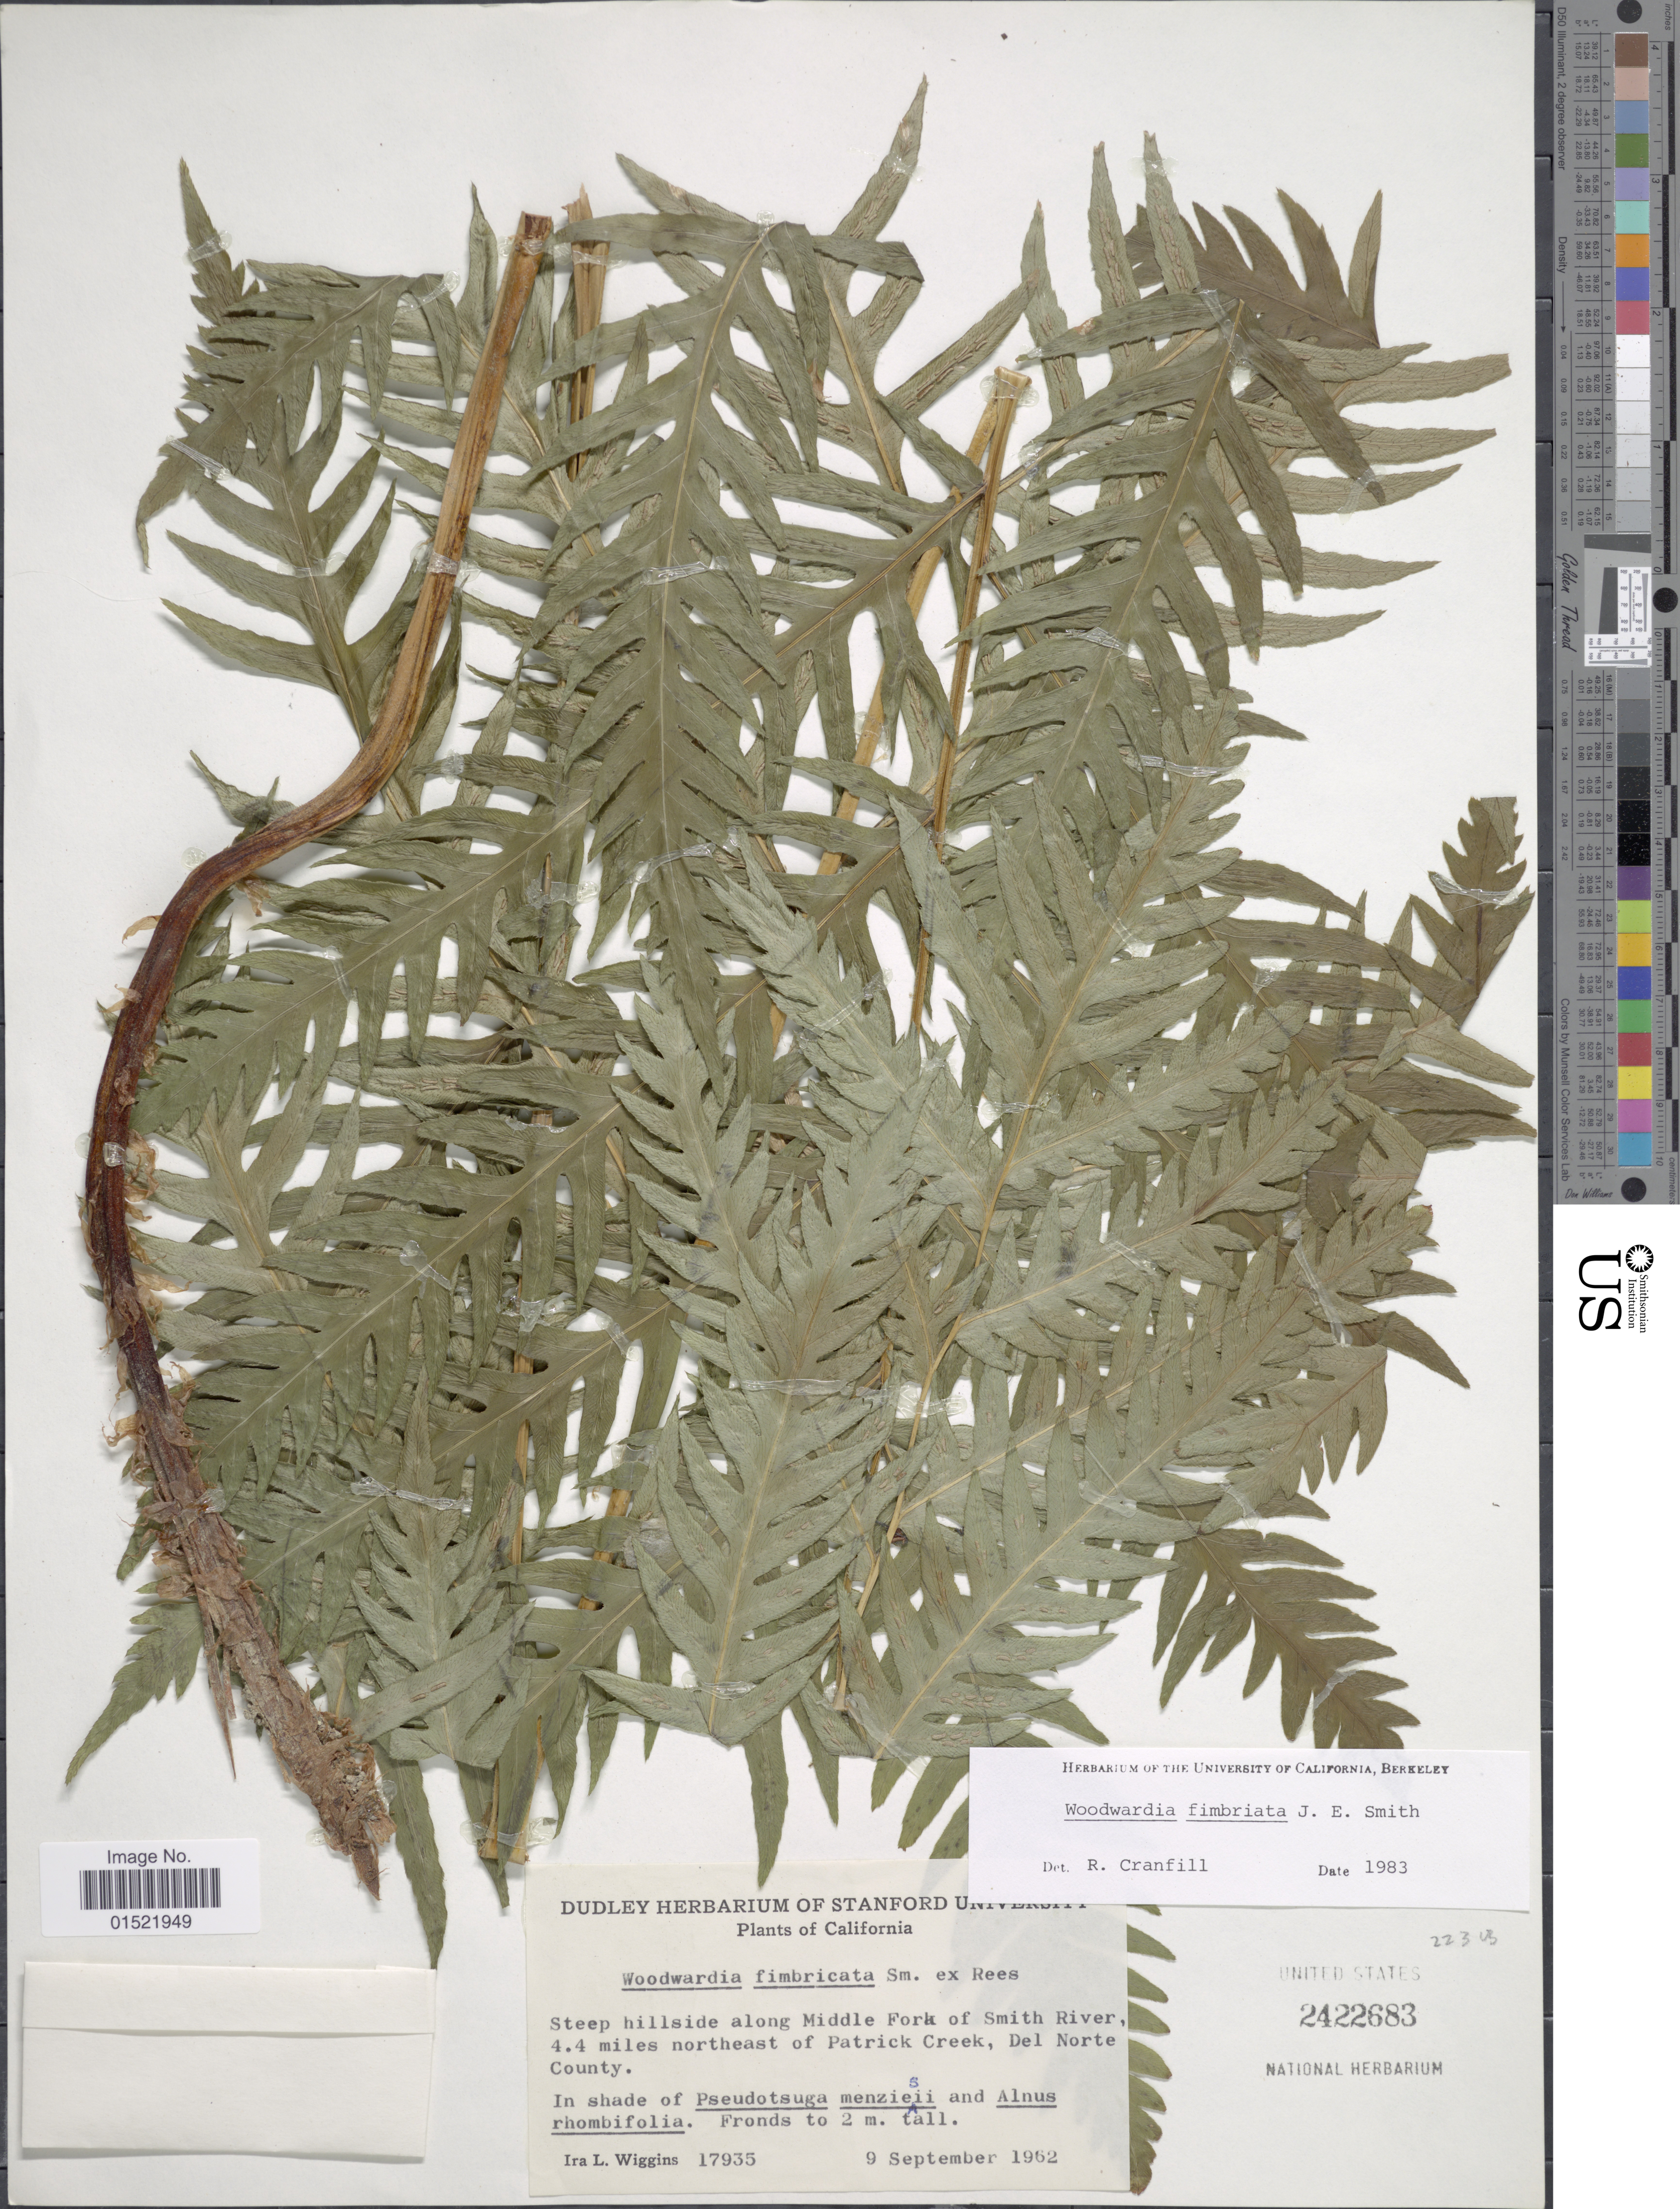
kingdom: Plantae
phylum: Tracheophyta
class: Polypodiopsida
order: Polypodiales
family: Blechnaceae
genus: Woodwardia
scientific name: Woodwardia fimbriata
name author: Sm.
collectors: I. L. Wiggins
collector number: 17935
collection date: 1962-09-09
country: United States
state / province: California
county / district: Del Norte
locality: Steep hillside along Middle Fork of Smith River, 4.4 miles northeast of Patrick Creek, Del Norte County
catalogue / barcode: US 2422683